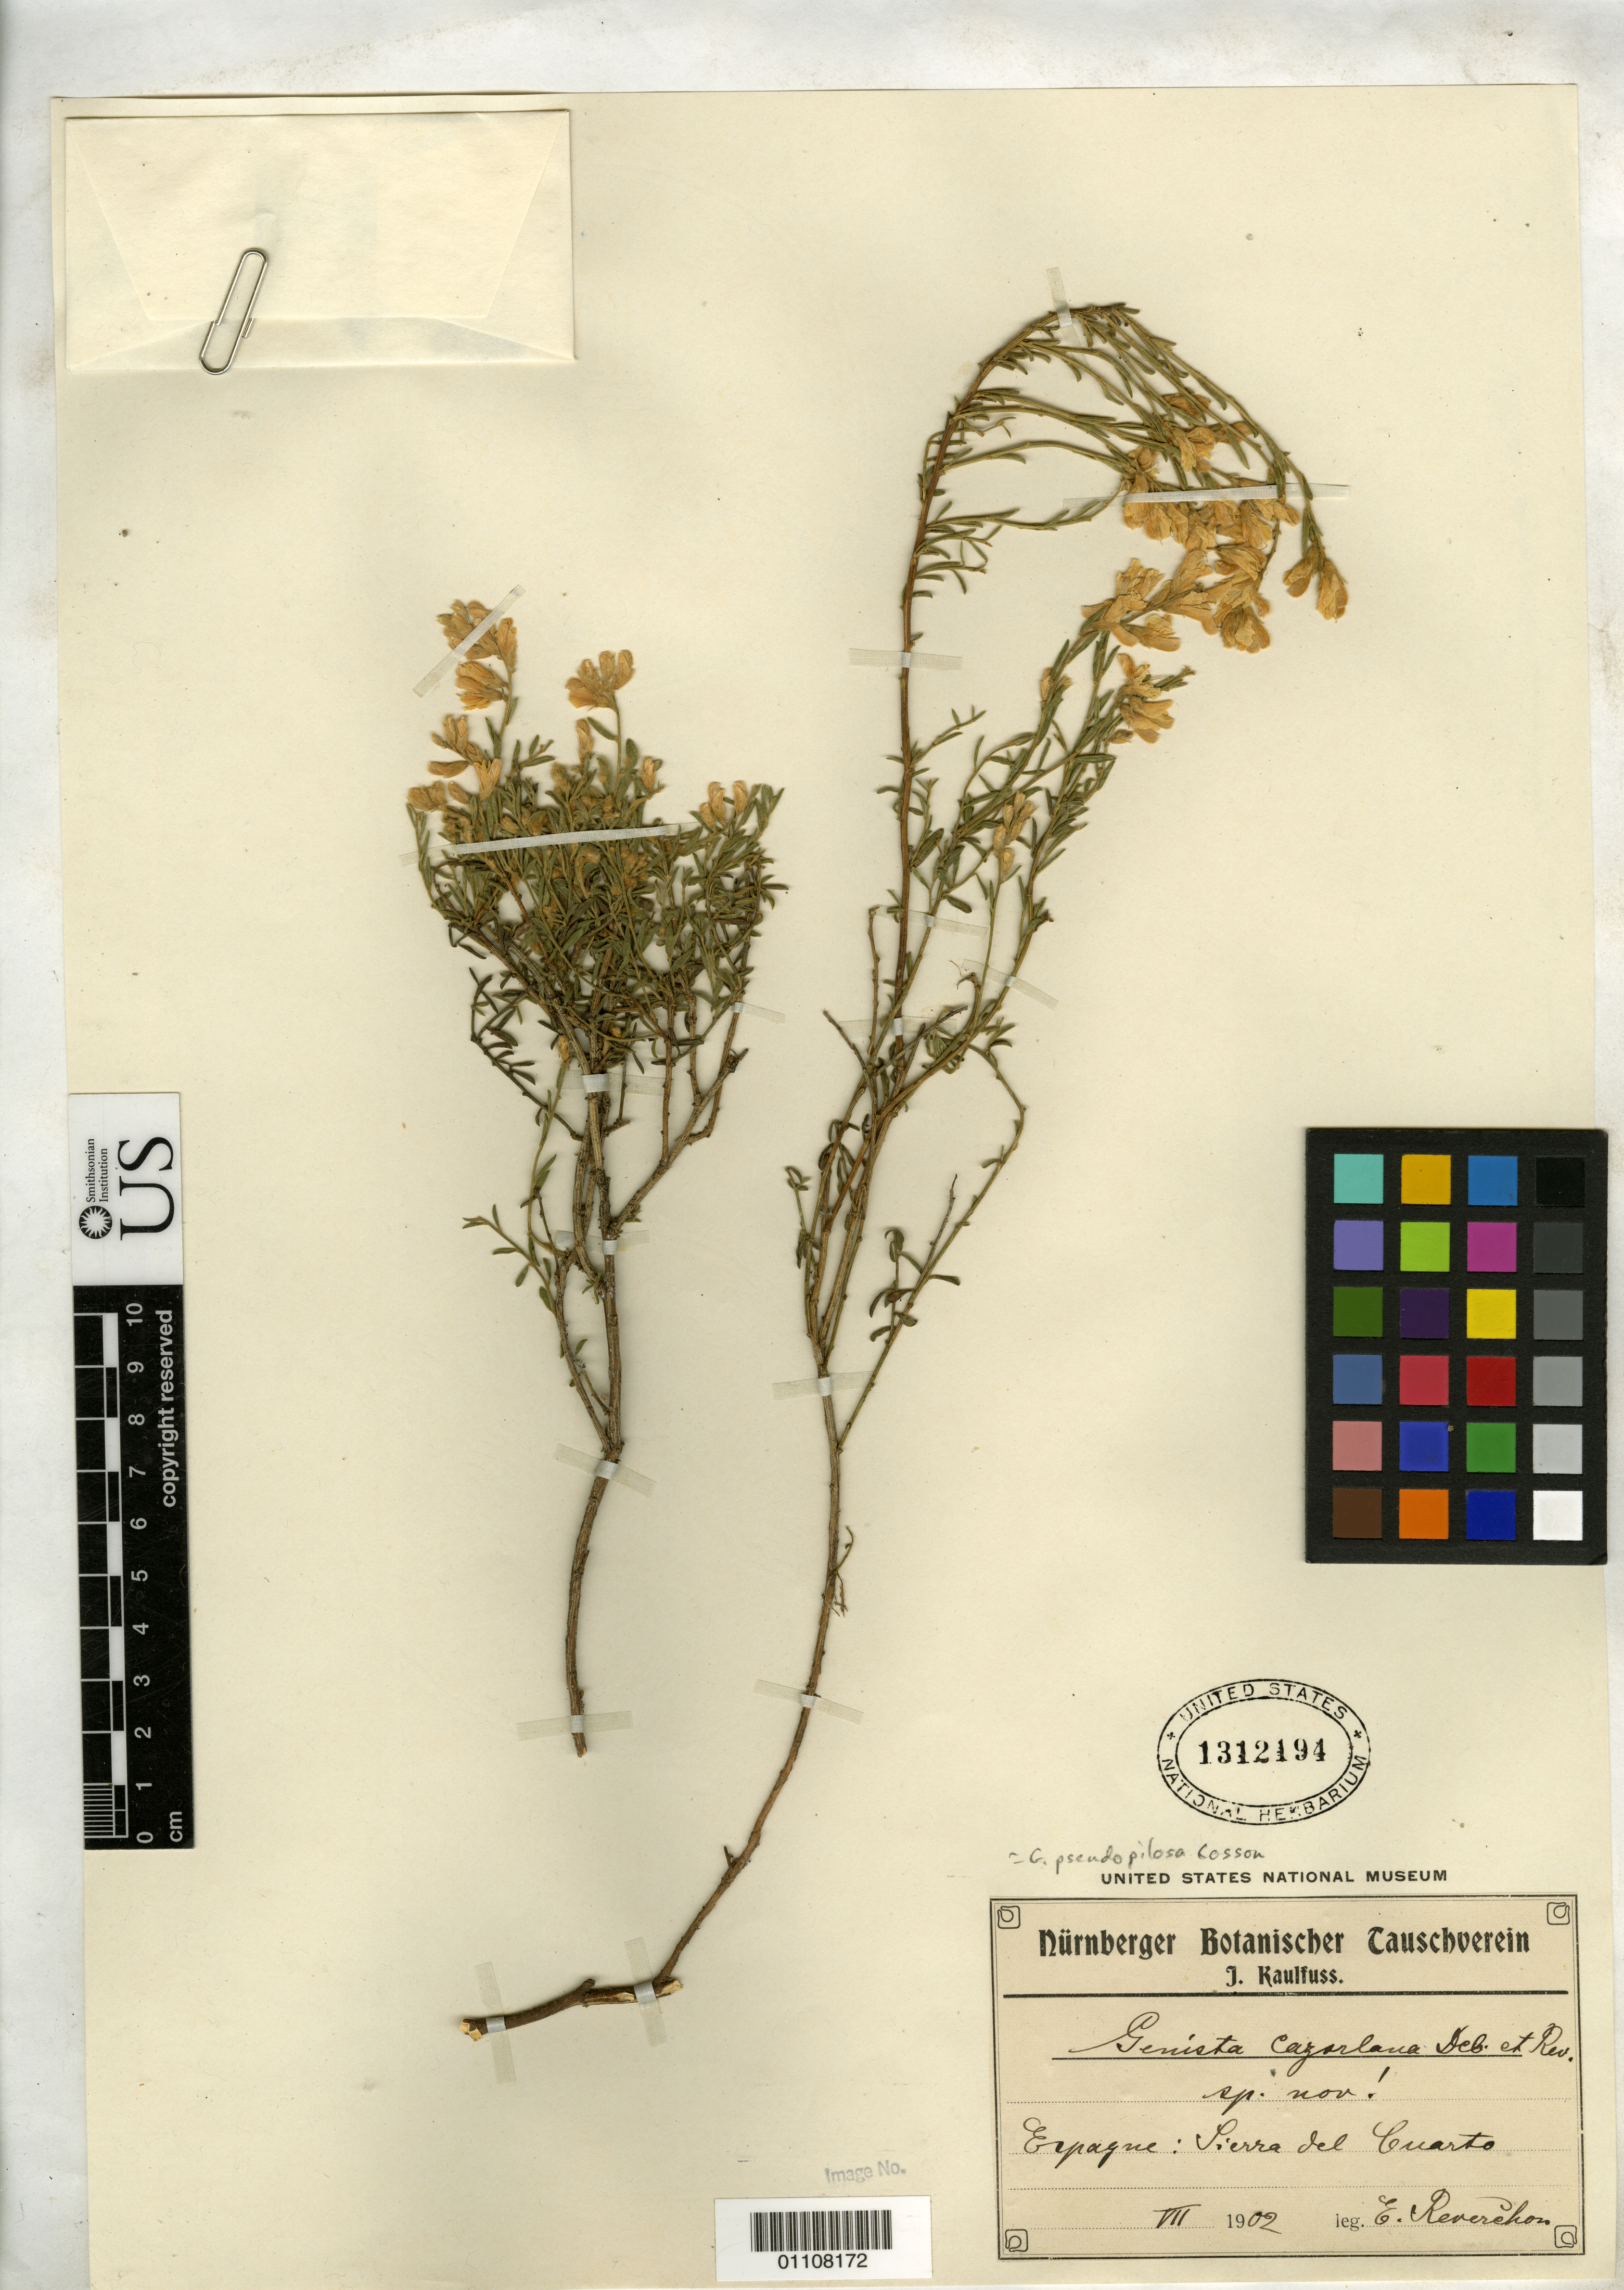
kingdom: Plantae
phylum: Tracheophyta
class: Magnoliopsida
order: Fabales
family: Fabaceae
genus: Genista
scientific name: Genista cazorlana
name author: Debeaux & E. Rev. ex Hervier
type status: Syntype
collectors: E. Reverchon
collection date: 1902-07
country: Spain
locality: Erpague, Sierra del Cuardo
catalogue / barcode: US 1312194